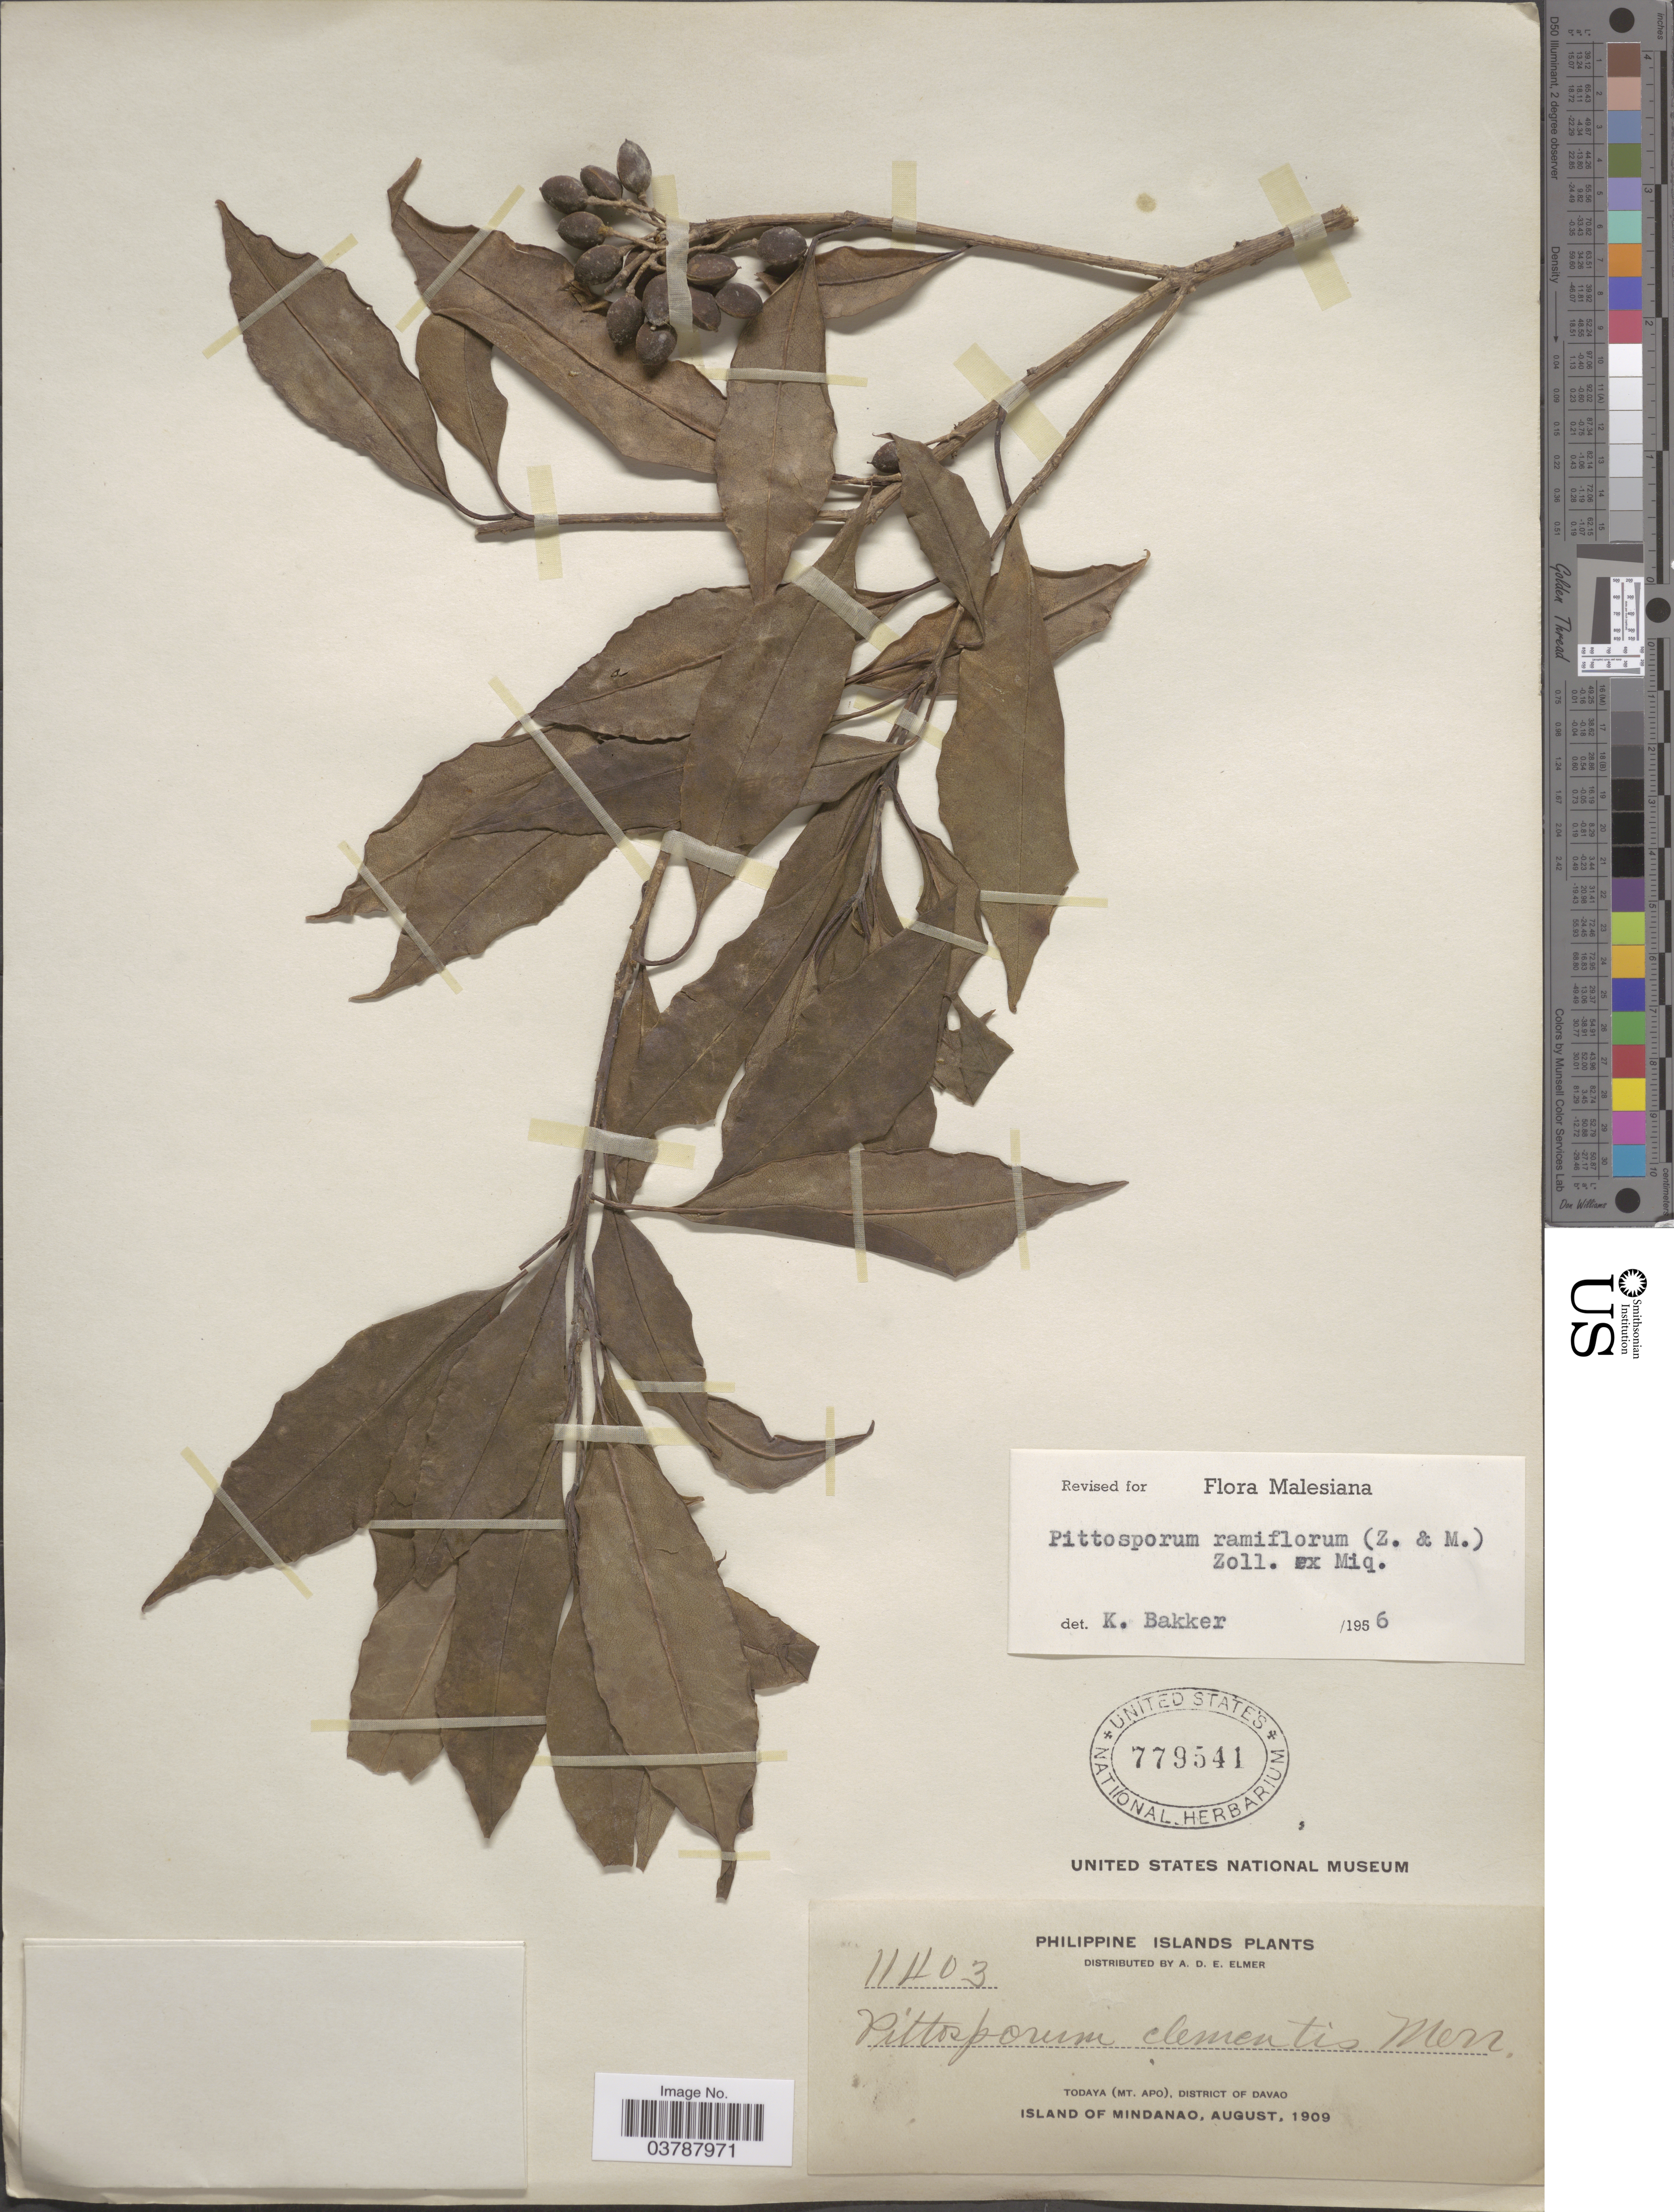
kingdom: Plantae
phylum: Tracheophyta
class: Magnoliopsida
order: Apiales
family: Pittosporaceae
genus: Pittosporum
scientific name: Pittosporum ramiflorum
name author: (Zoll. & Mor.) Zoll.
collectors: A. D. E. Elmer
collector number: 11403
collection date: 1909-08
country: Philippines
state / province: Davao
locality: Todaya (Mt. Apo), District of Davao. Island of Mindanao.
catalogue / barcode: US 779541